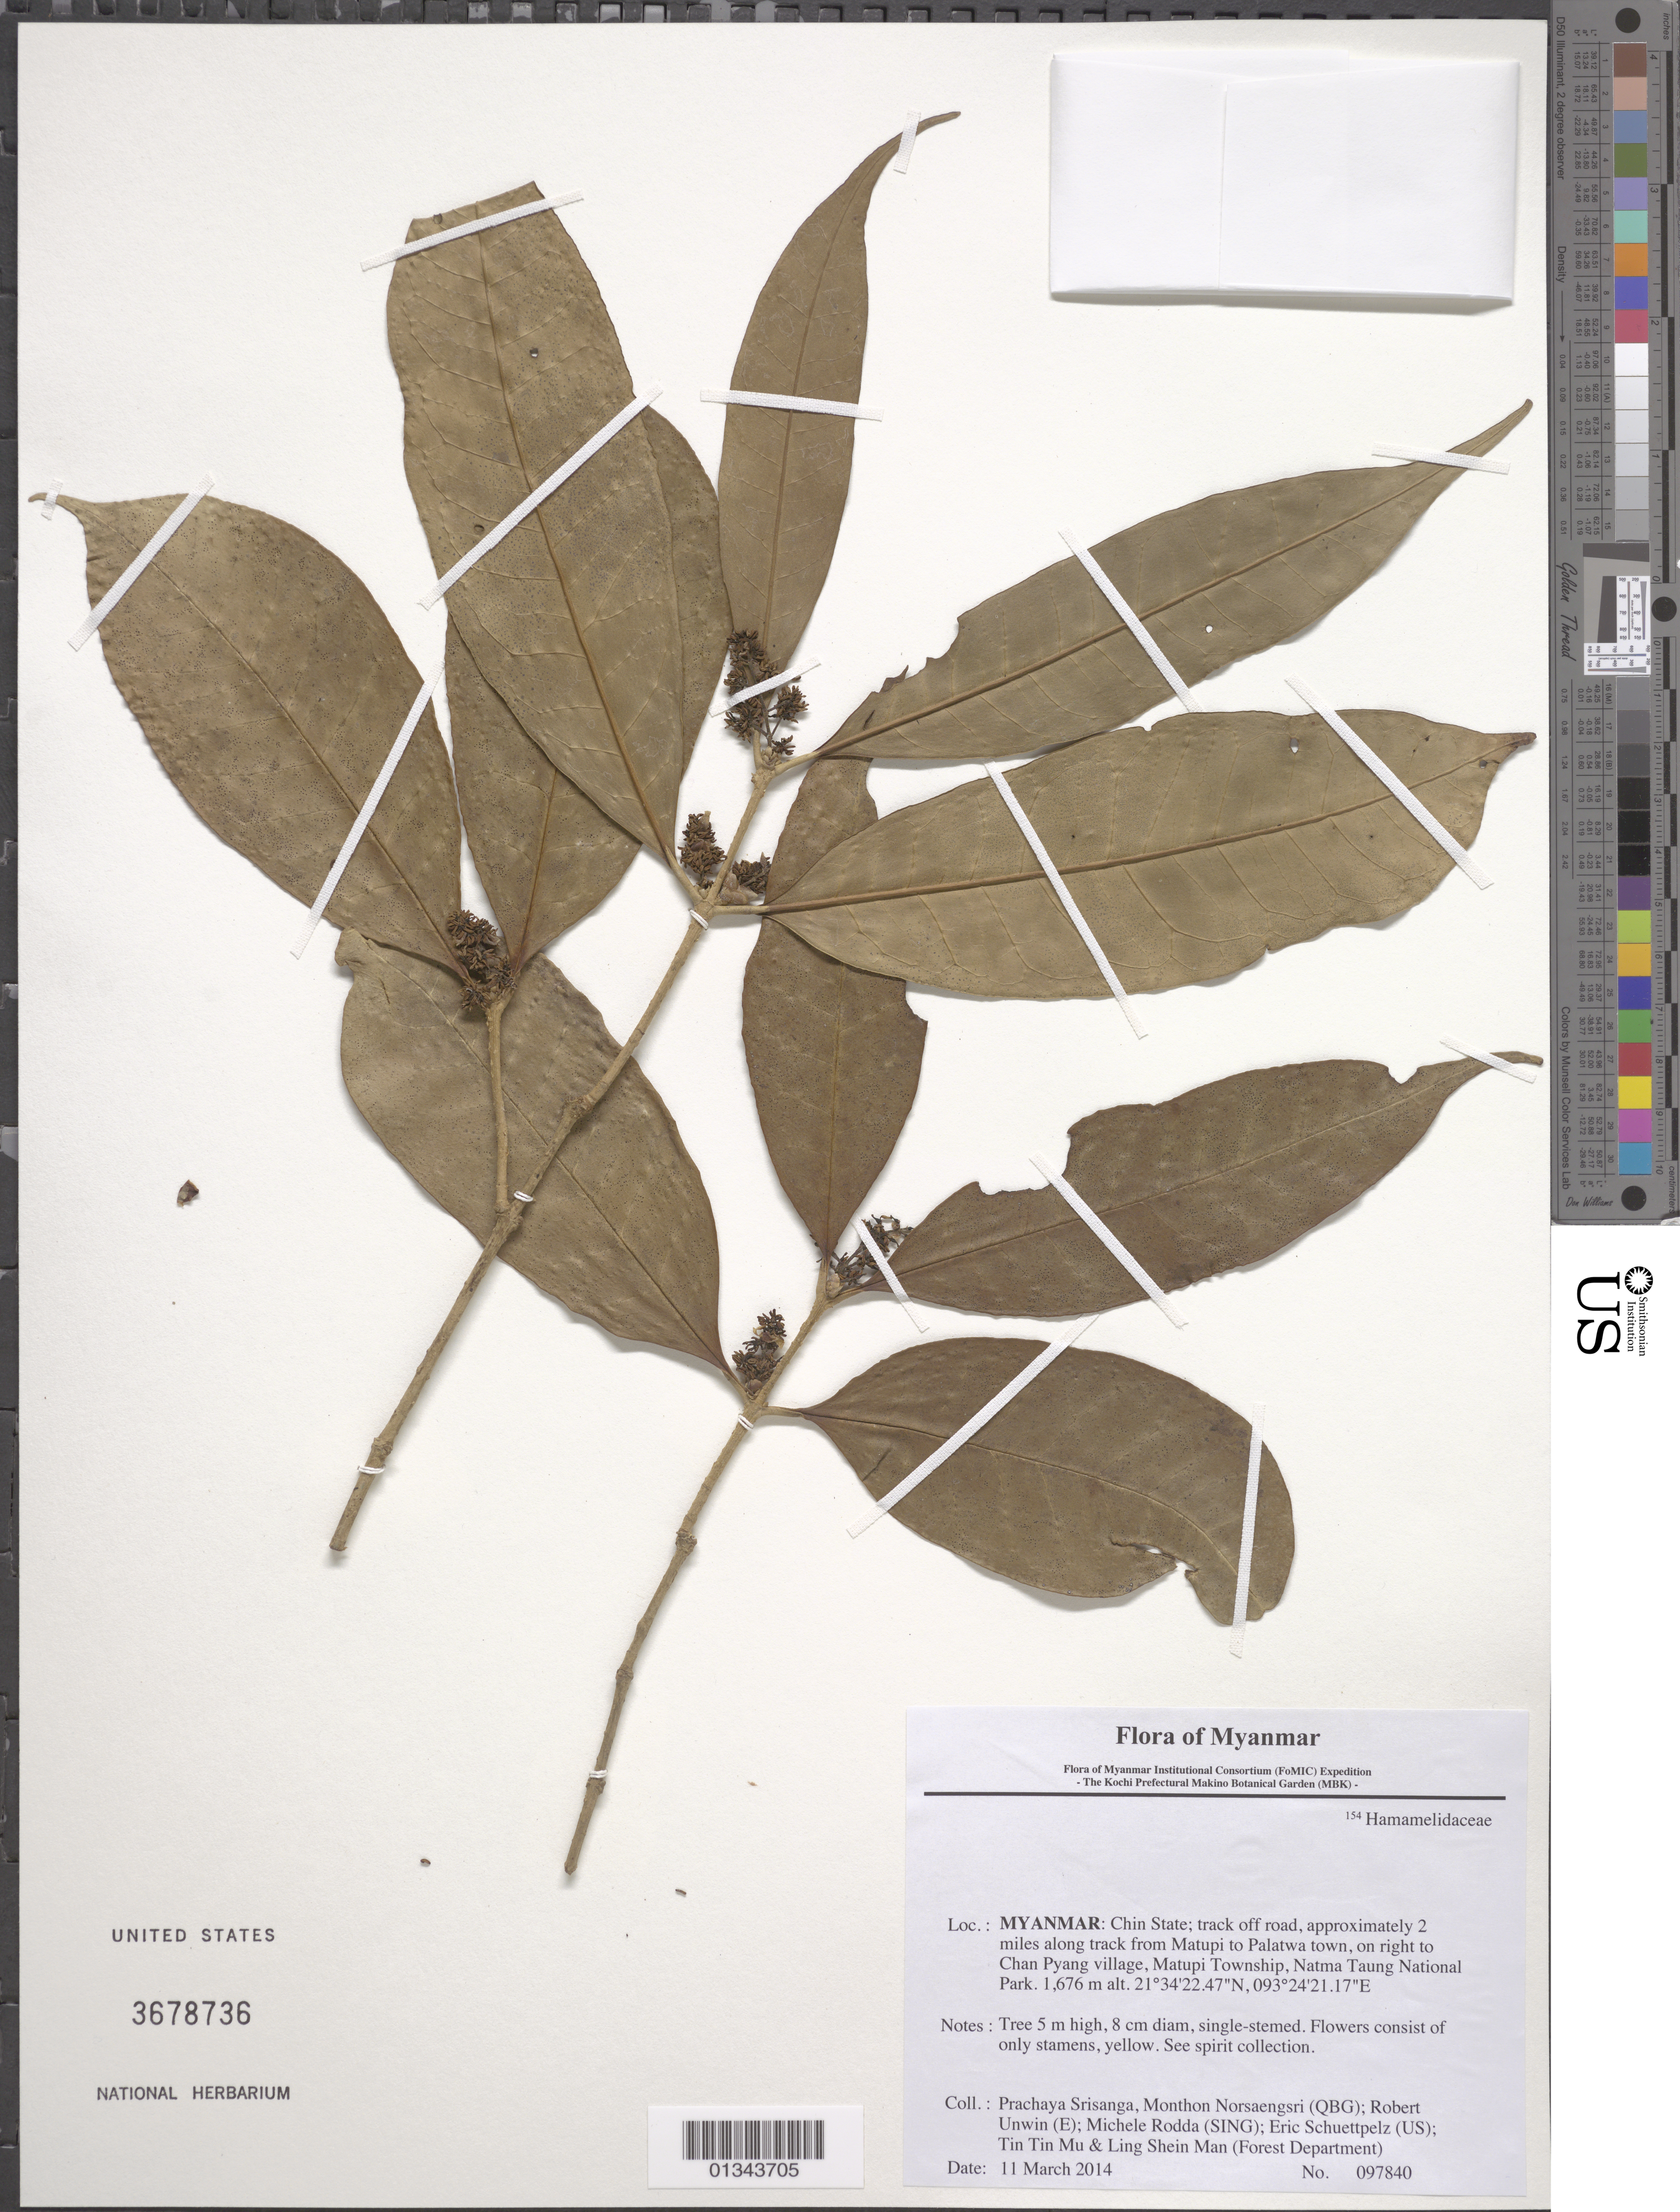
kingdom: Plantae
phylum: Tracheophyta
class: Magnoliopsida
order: Saxifragales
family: Hamamelidaceae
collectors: P. Srisanga, M. Norsaengsri, R. Unwin, M. Rodda, E. Schuettpelz, Tin Tin Mu & Ling Shein Man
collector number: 97840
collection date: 2014-03-11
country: Myanmar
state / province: Chin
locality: Track off road, approximately 2 miles along track from Matupi to Palatwa town, on right to Chan Pyang village, Matupi Township, Natma Taung National Park.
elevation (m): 1676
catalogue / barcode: US 3678736